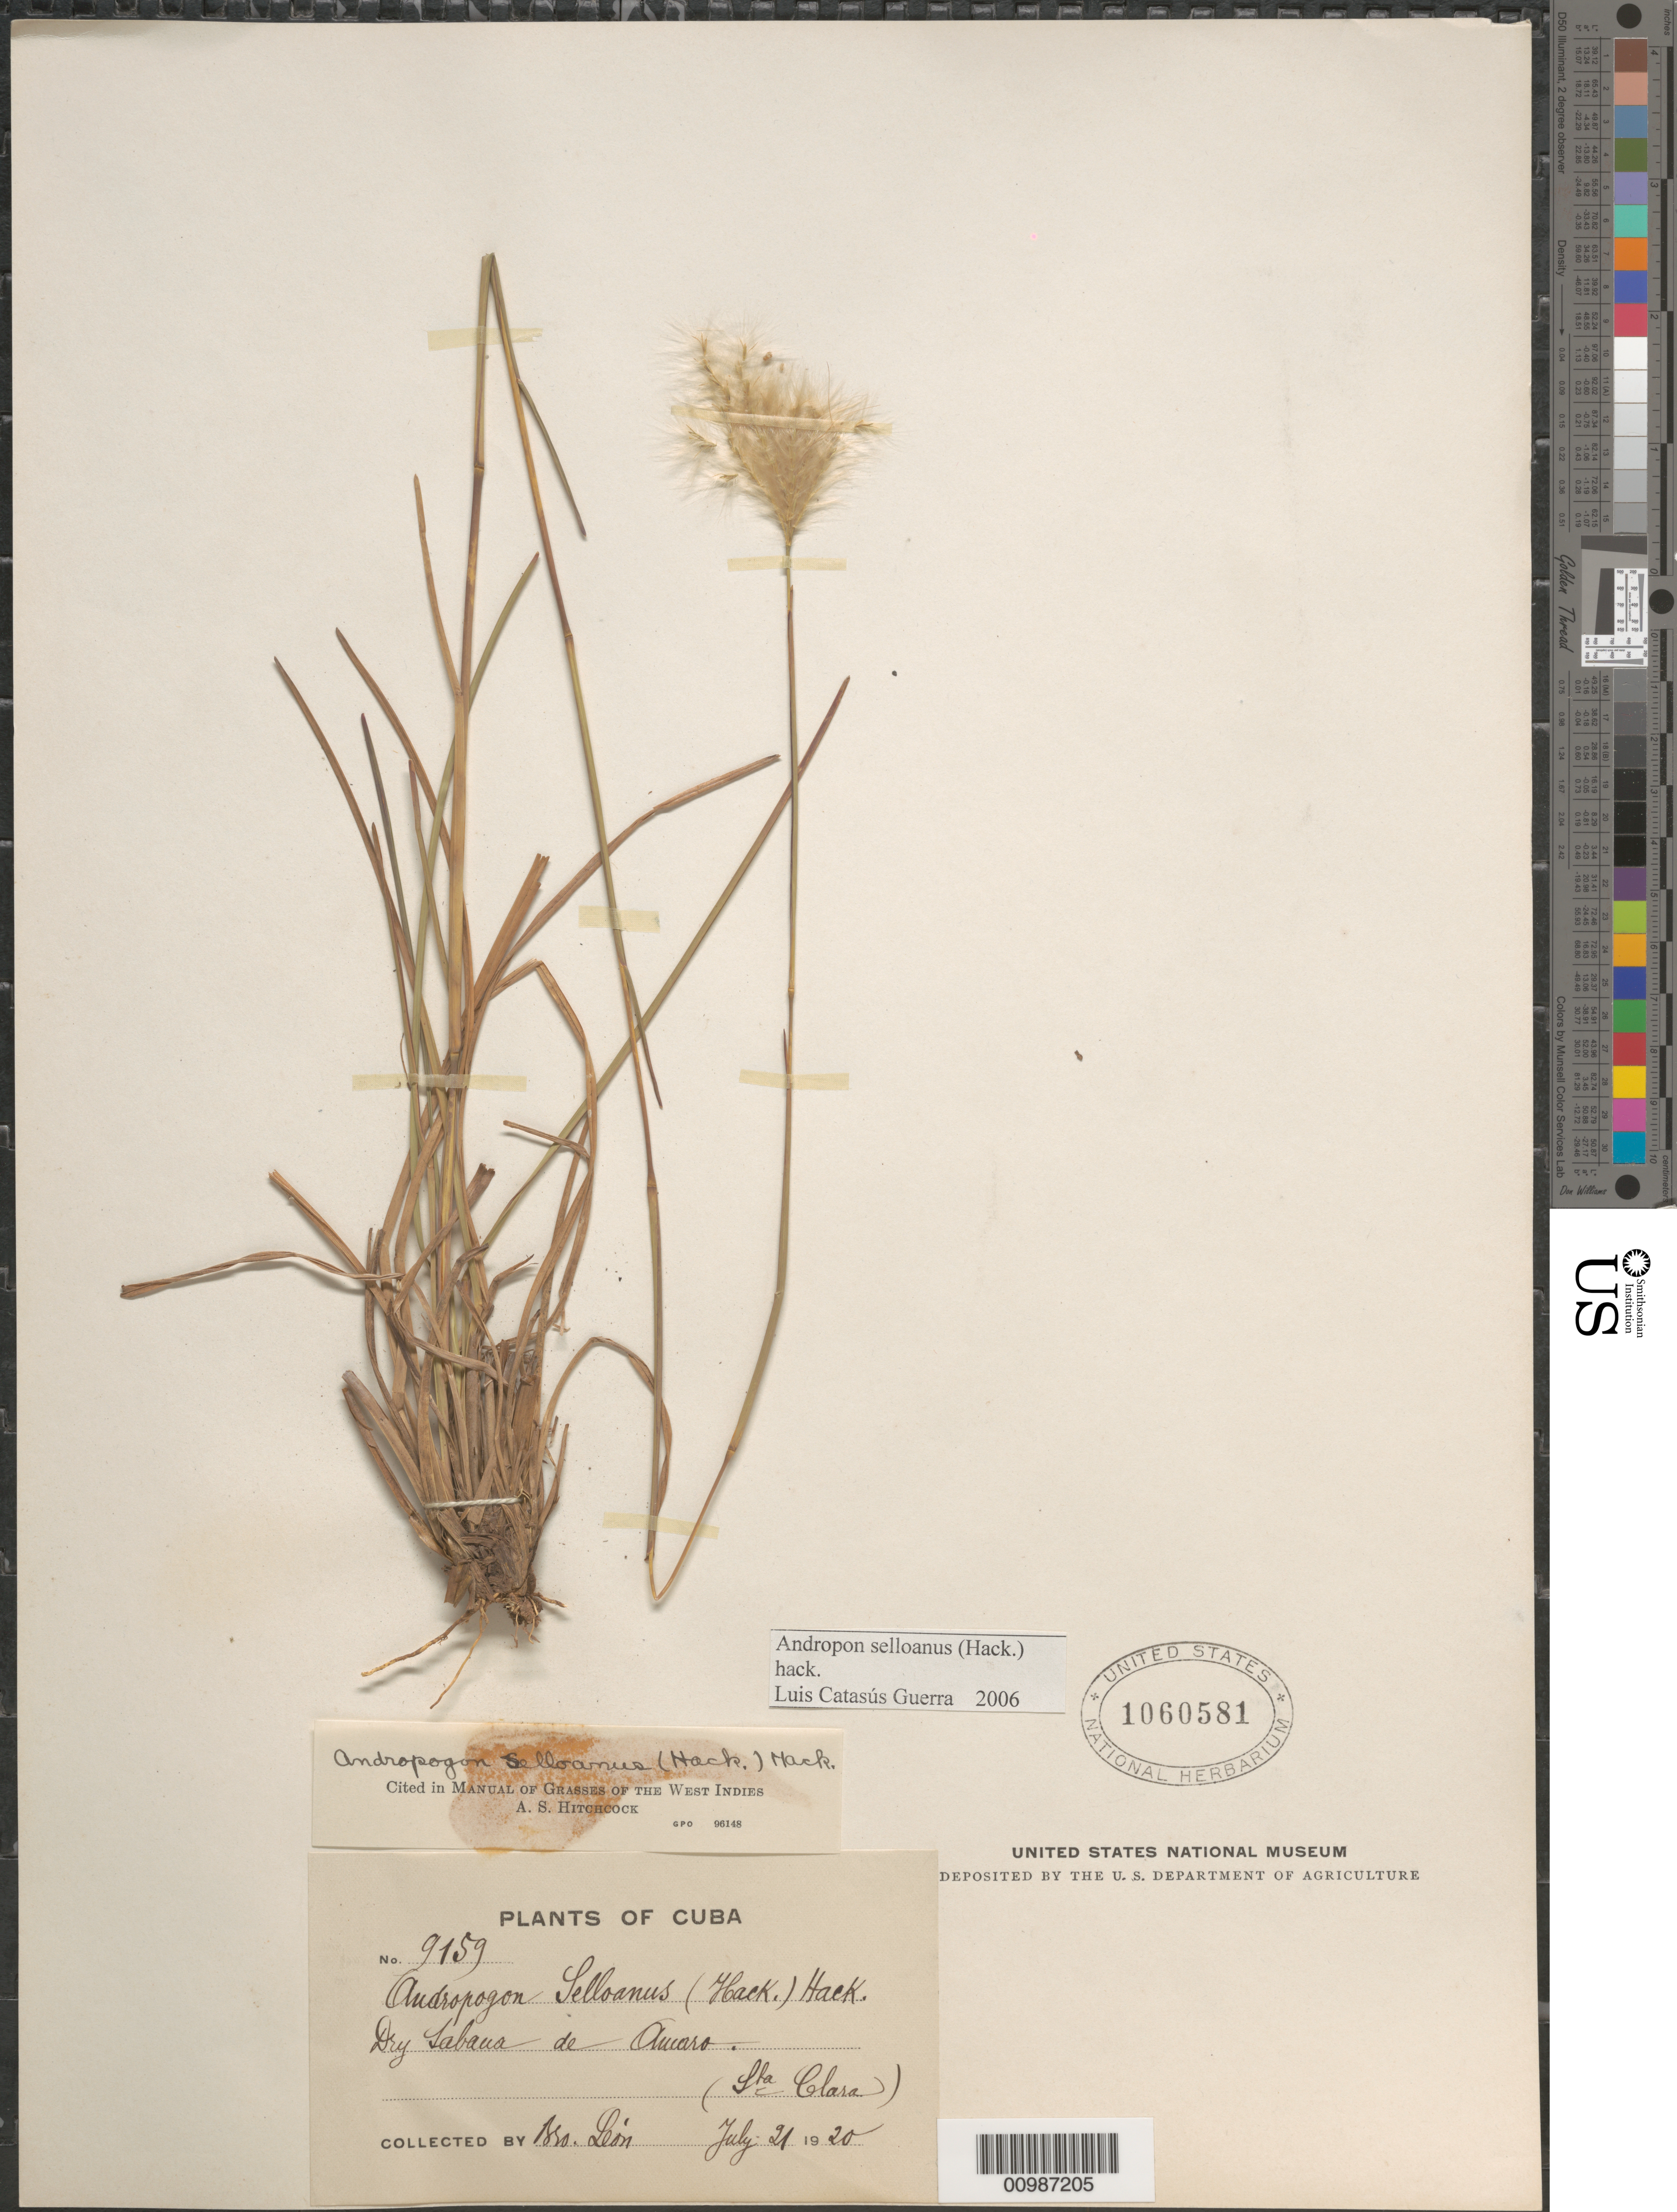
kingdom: Plantae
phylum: Tracheophyta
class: Liliopsida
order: Poales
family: Poaceae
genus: Andropogon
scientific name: Andropogon selloanus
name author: (Hack.) Hack.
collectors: Bro. León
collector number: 9159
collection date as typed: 21 Jul 1920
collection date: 1920-07-21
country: Cuba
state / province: Villa Clara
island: Cuba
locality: Santa Clara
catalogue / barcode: US 1060581